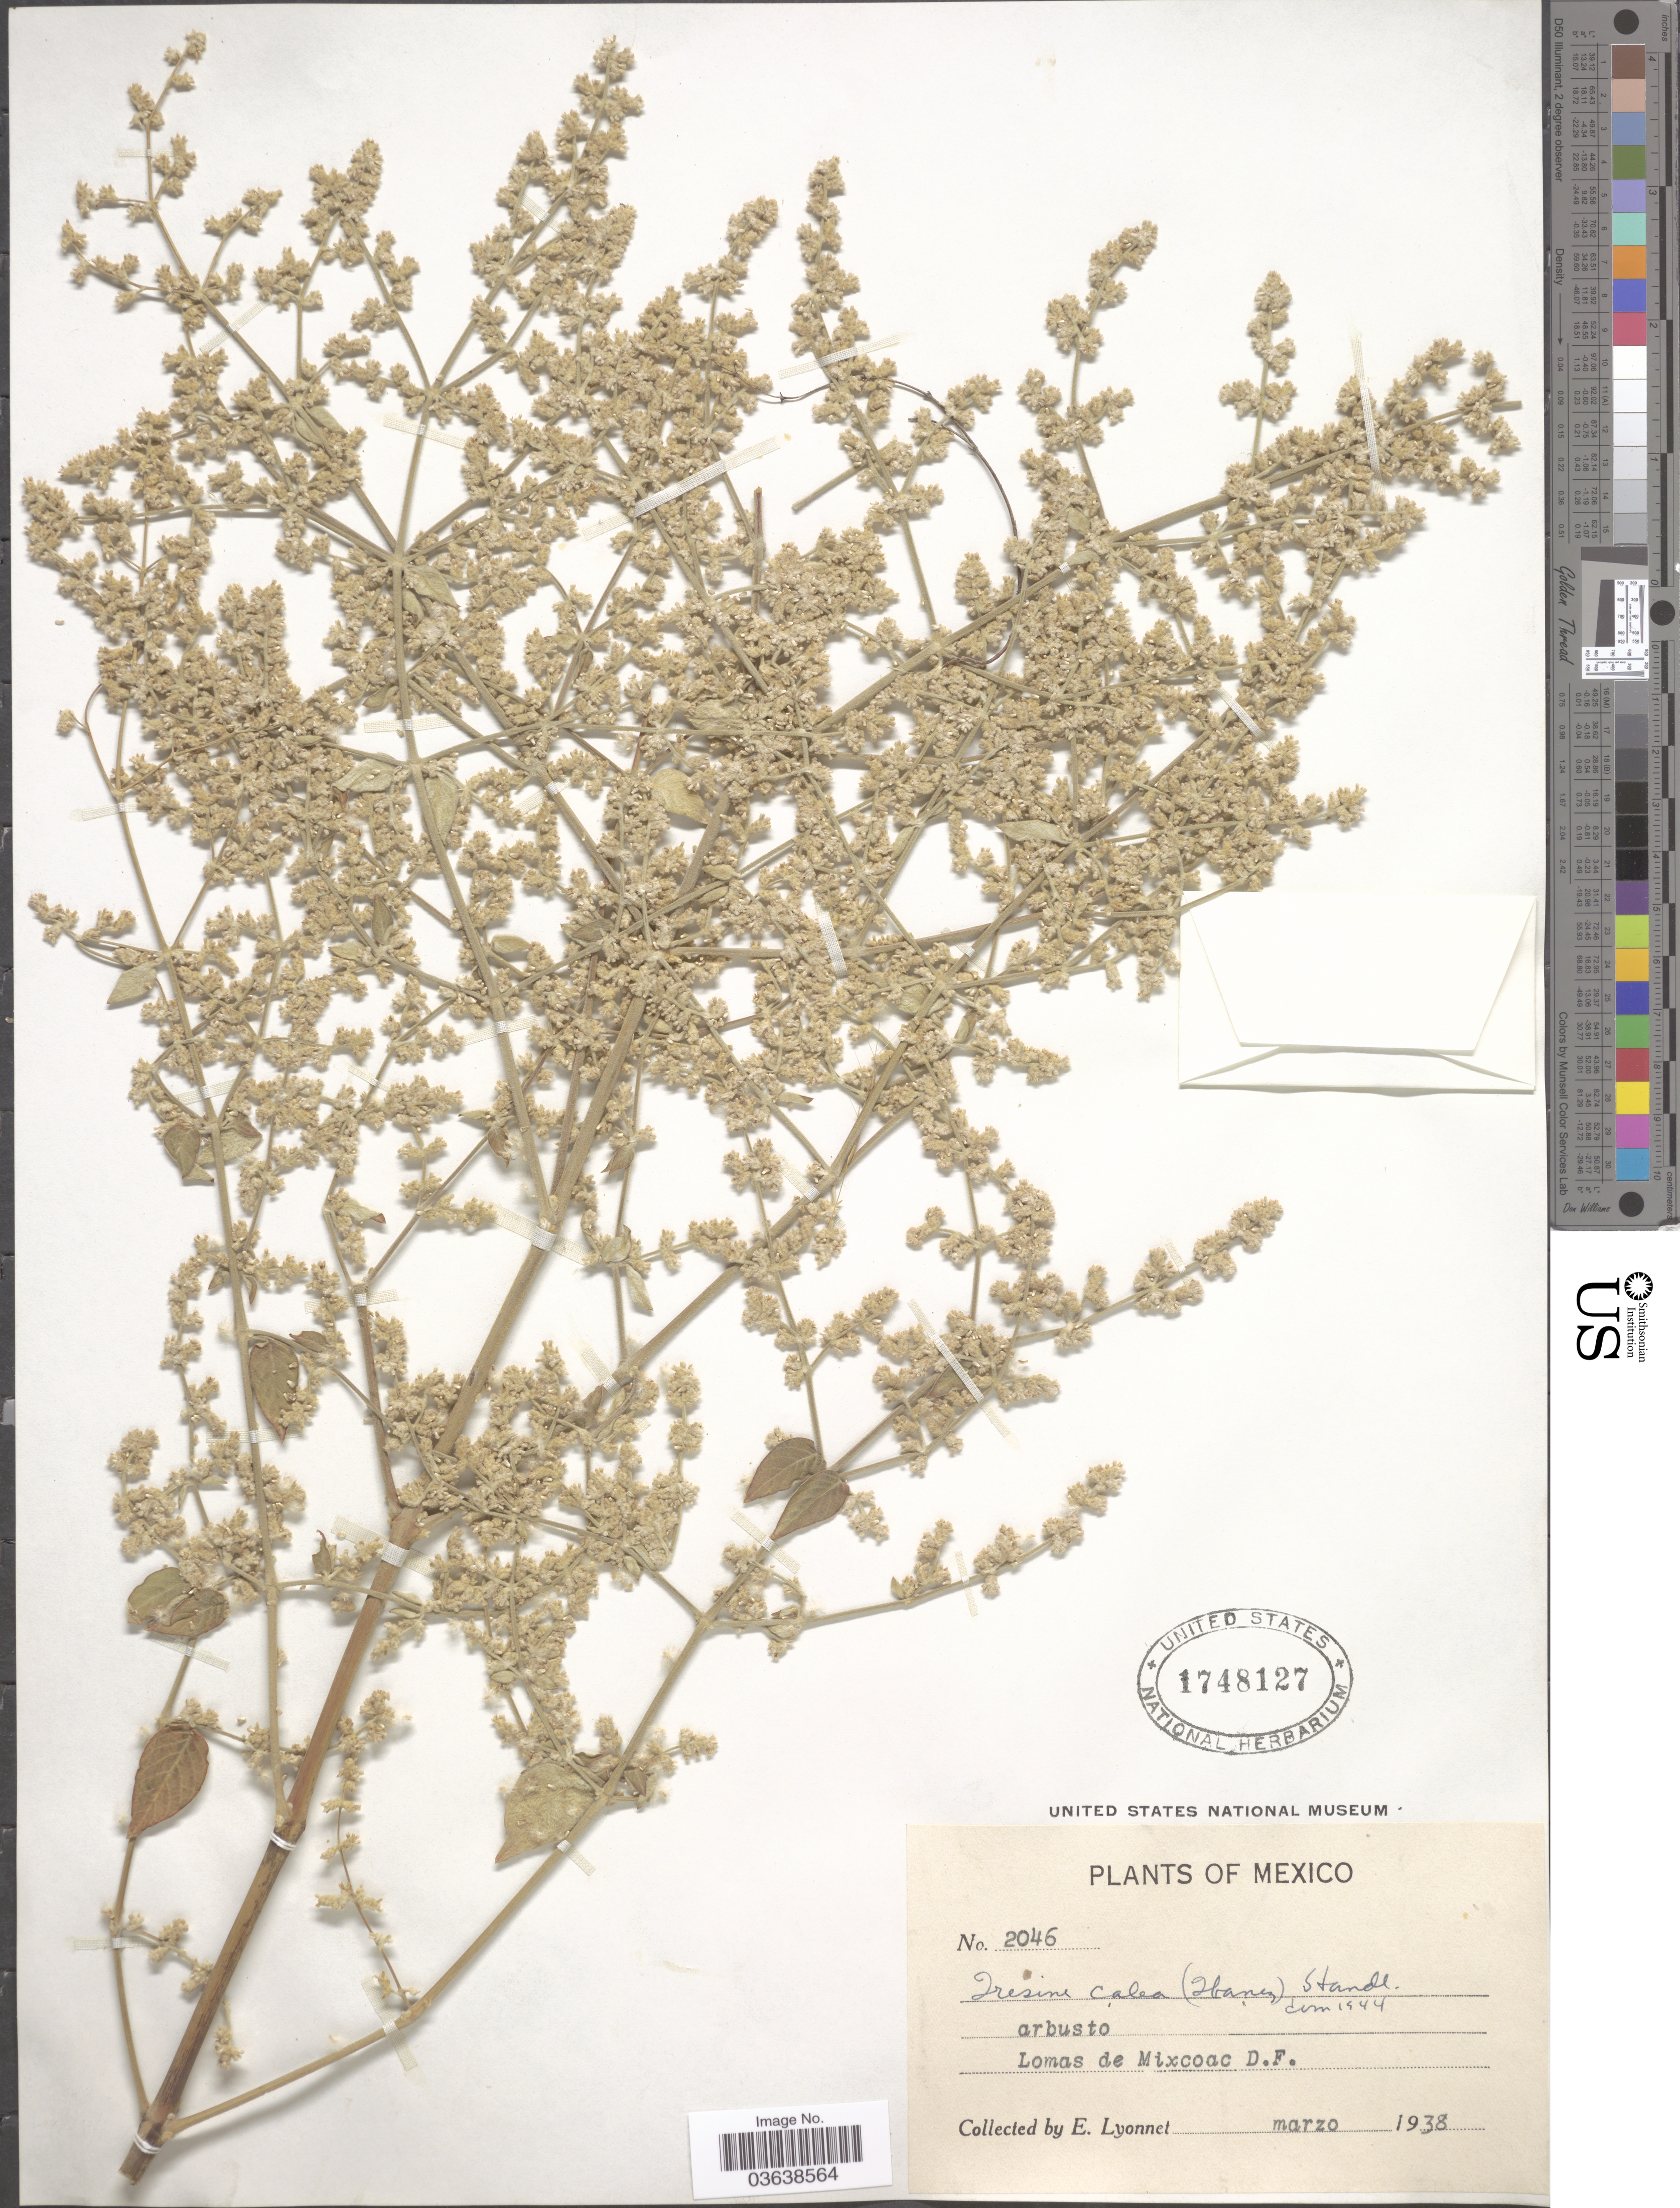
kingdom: Plantae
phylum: Tracheophyta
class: Magnoliopsida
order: Caryophyllales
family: Amaranthaceae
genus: Iresine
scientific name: Iresine calea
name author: (Ibáñez) Standl.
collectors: E. Lyonnet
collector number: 2046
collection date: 1938-03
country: Mexico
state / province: Distrito Federal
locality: Lomas de Mixcoac D.F.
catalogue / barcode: US 1748127